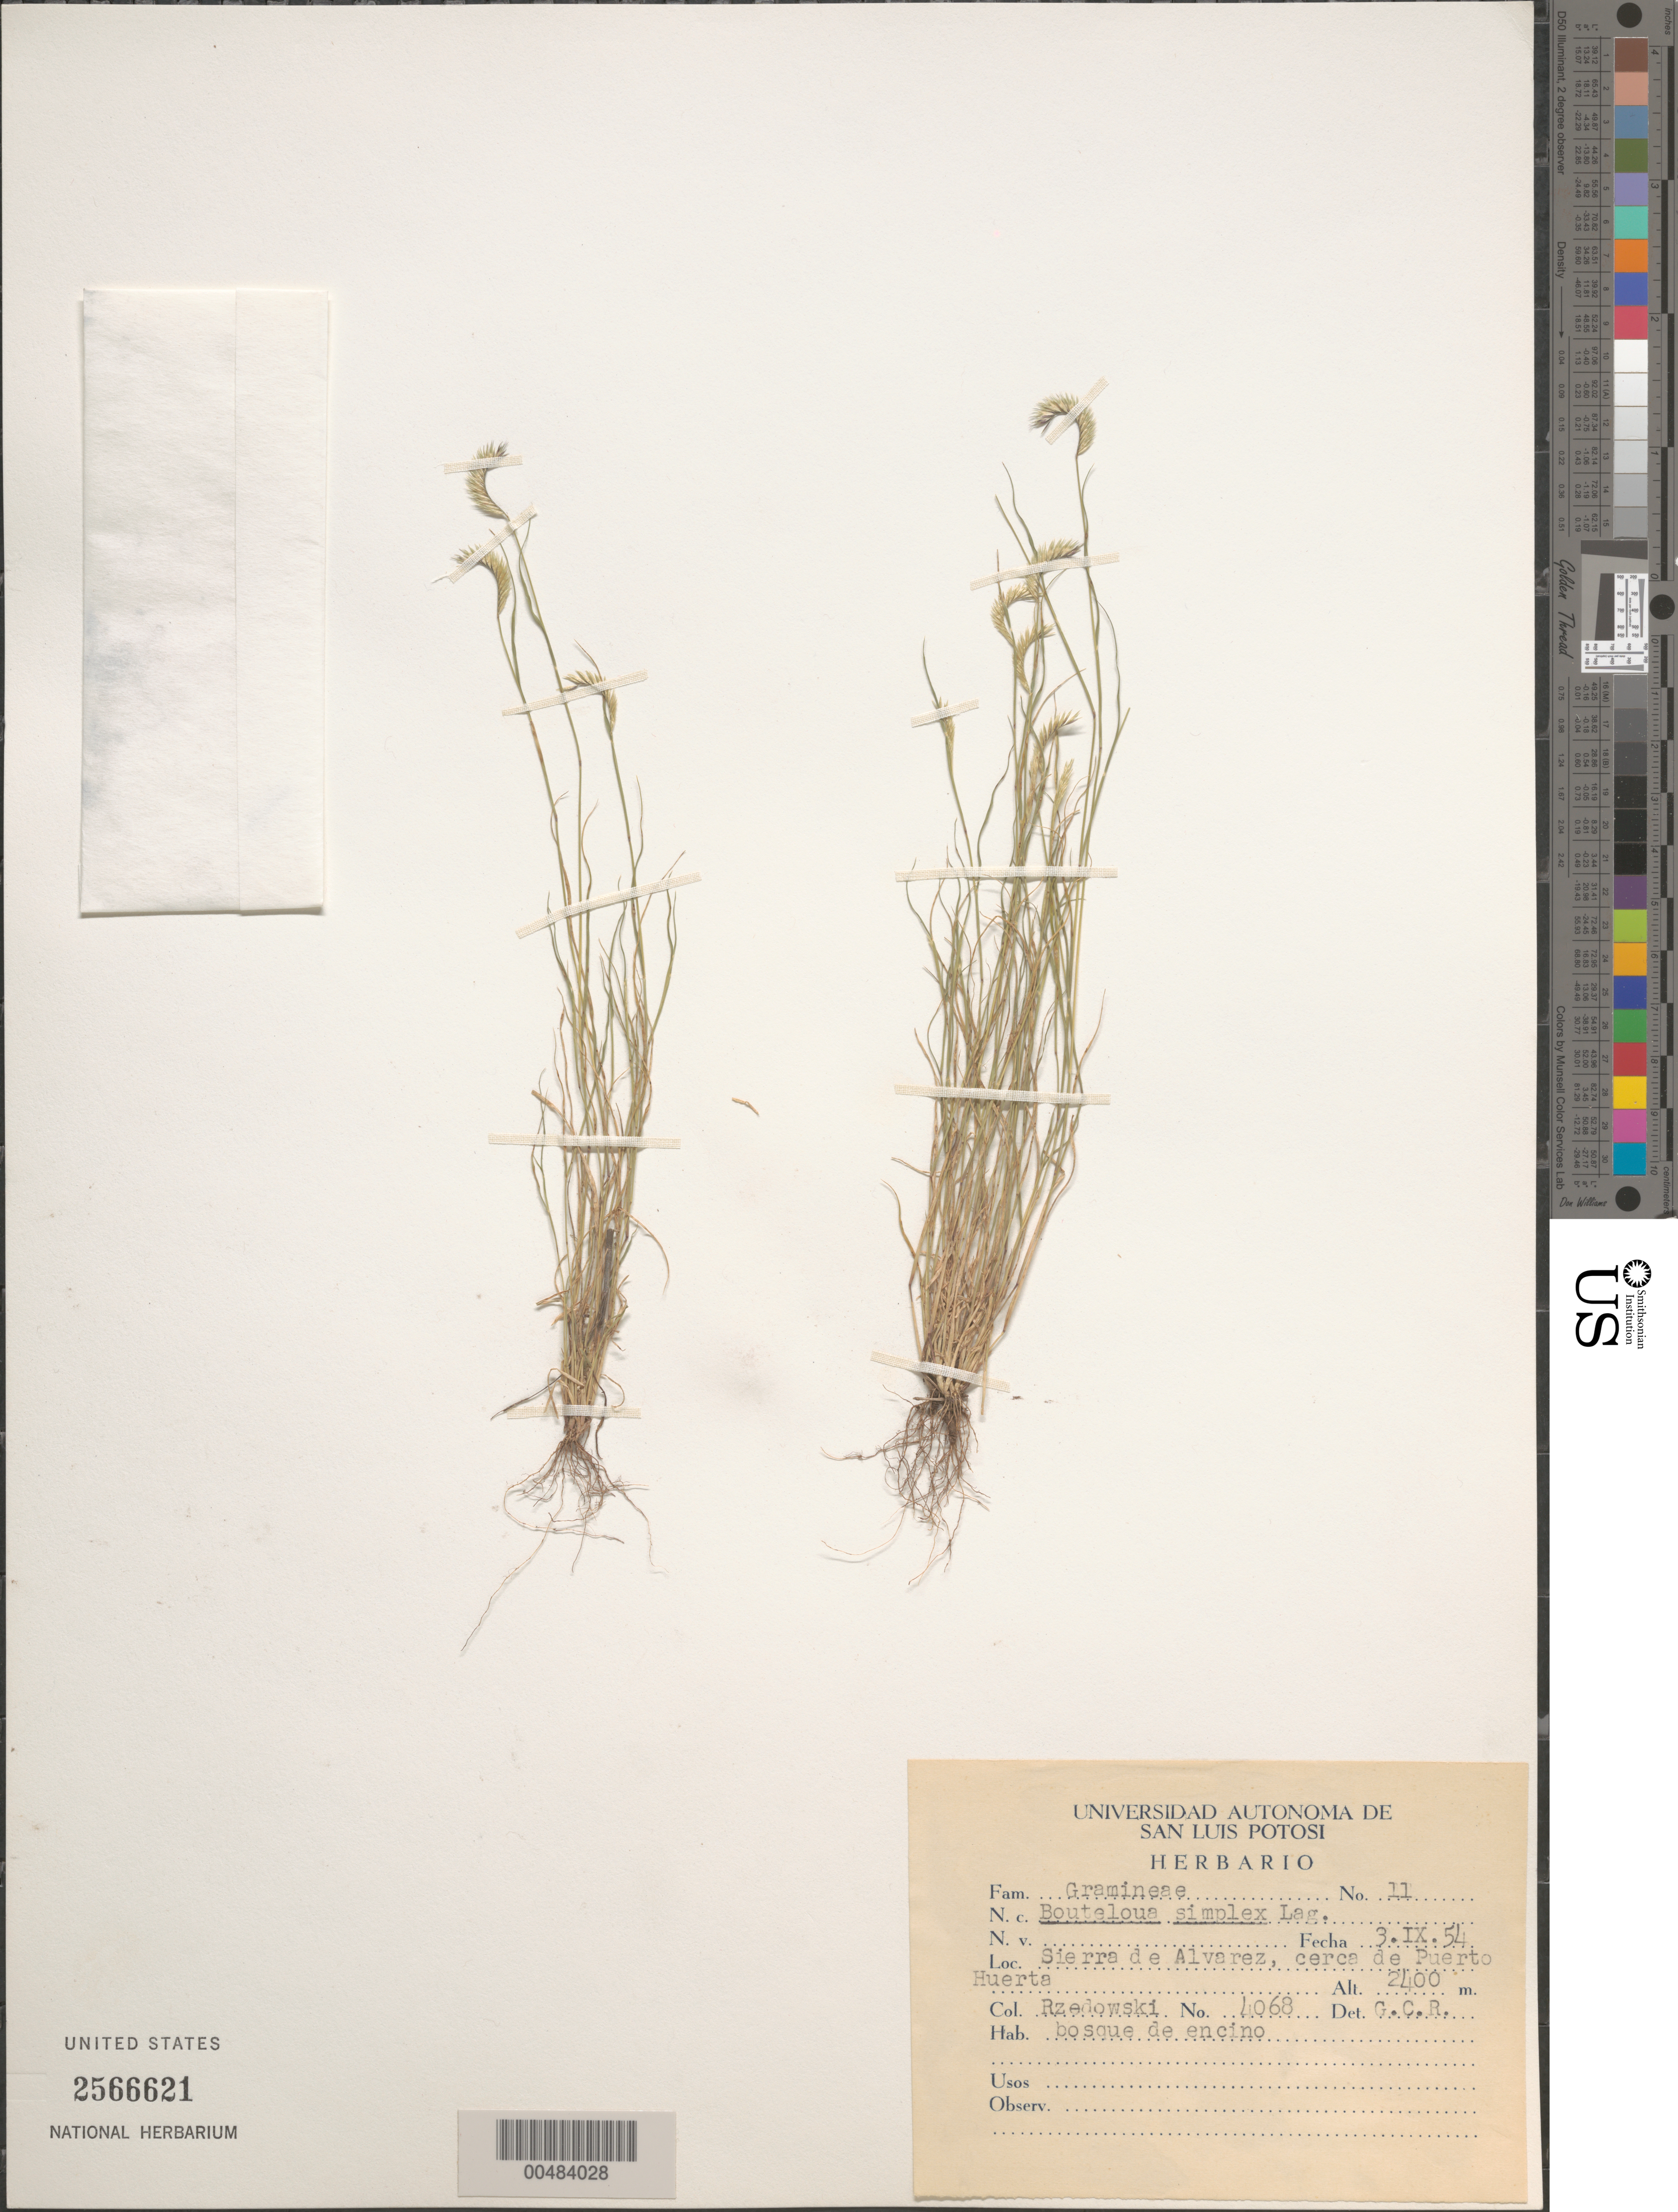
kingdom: Plantae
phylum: Tracheophyta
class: Liliopsida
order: Poales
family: Poaceae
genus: Bouteloua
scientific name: Bouteloua simplex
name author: Lag.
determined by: Rzedowski, G. C.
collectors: J. Rzedowski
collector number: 4068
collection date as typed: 3 Sep 1954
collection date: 1954-09-03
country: Mexico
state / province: San Luis Potosi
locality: Sierra de Alvarez, cerca de Puerto Huerta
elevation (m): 2400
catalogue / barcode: US 2566621